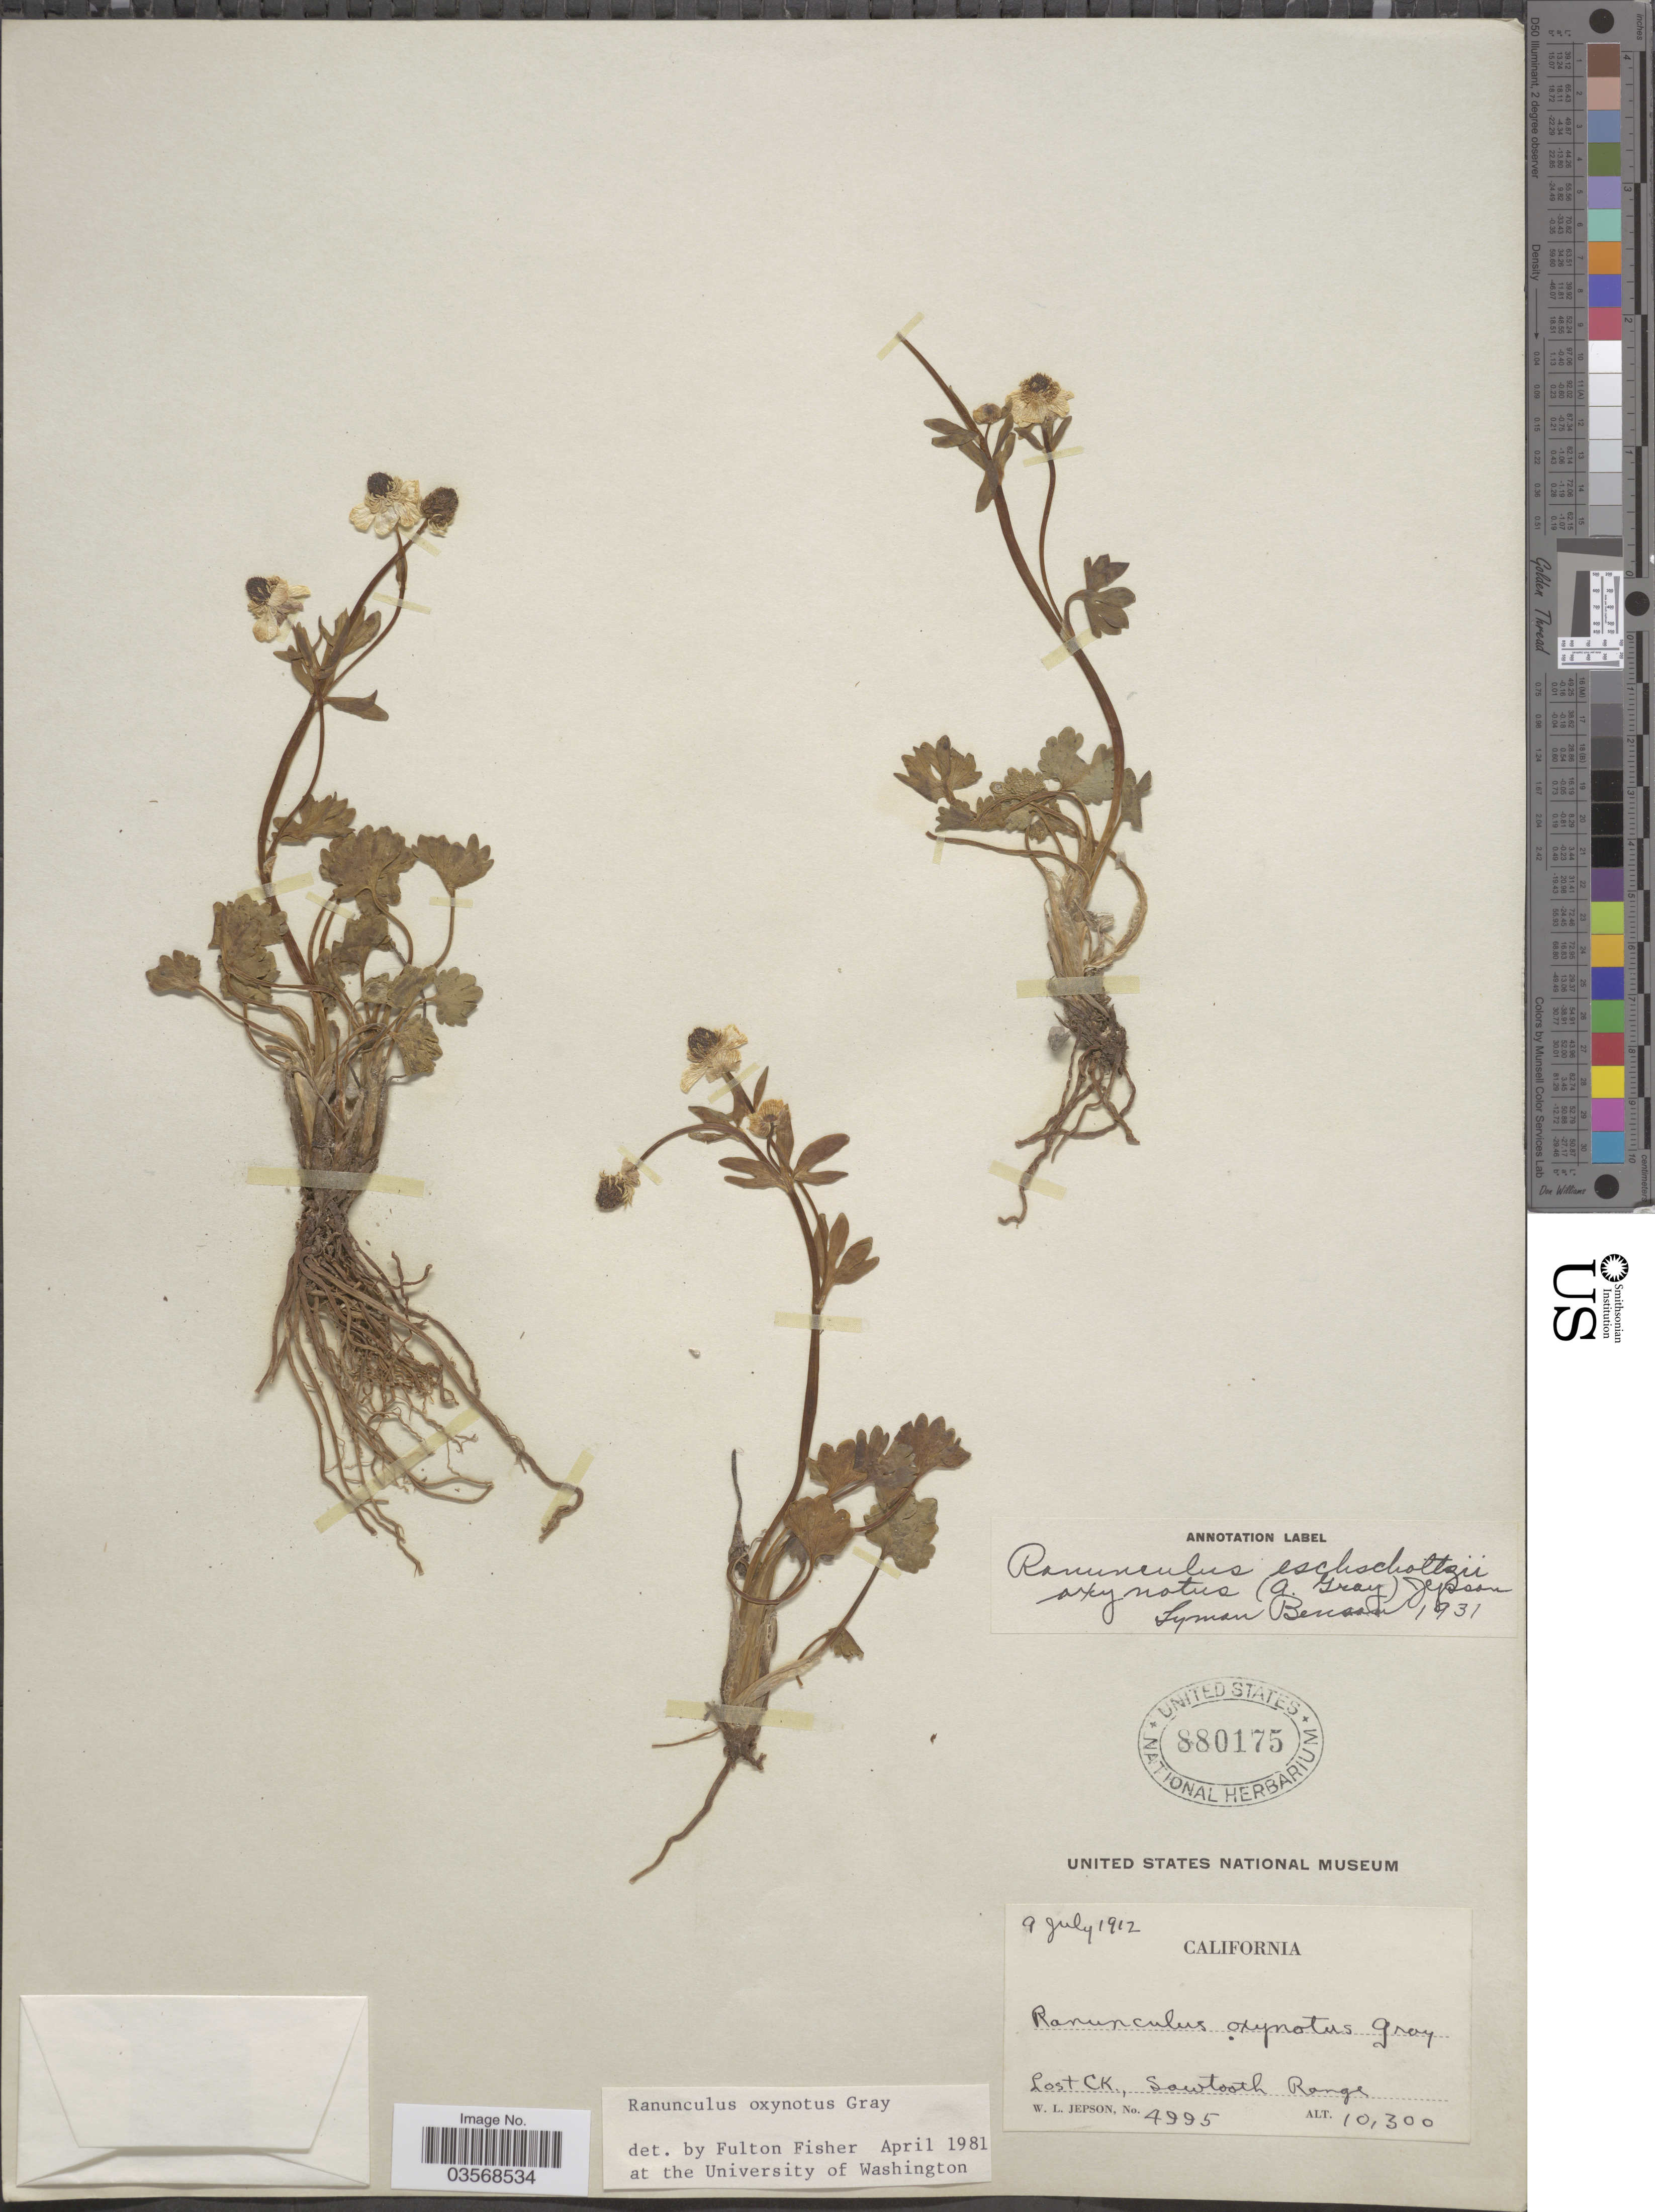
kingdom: Plantae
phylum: Tracheophyta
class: Magnoliopsida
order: Ranunculales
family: Ranunculaceae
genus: Ranunculus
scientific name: Ranunculus oxynotus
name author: A. Gray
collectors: W. L. Jepson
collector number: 4995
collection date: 1912-07-09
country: United States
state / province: California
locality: Lost CK., Sawtooth Range.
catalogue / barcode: US 880175